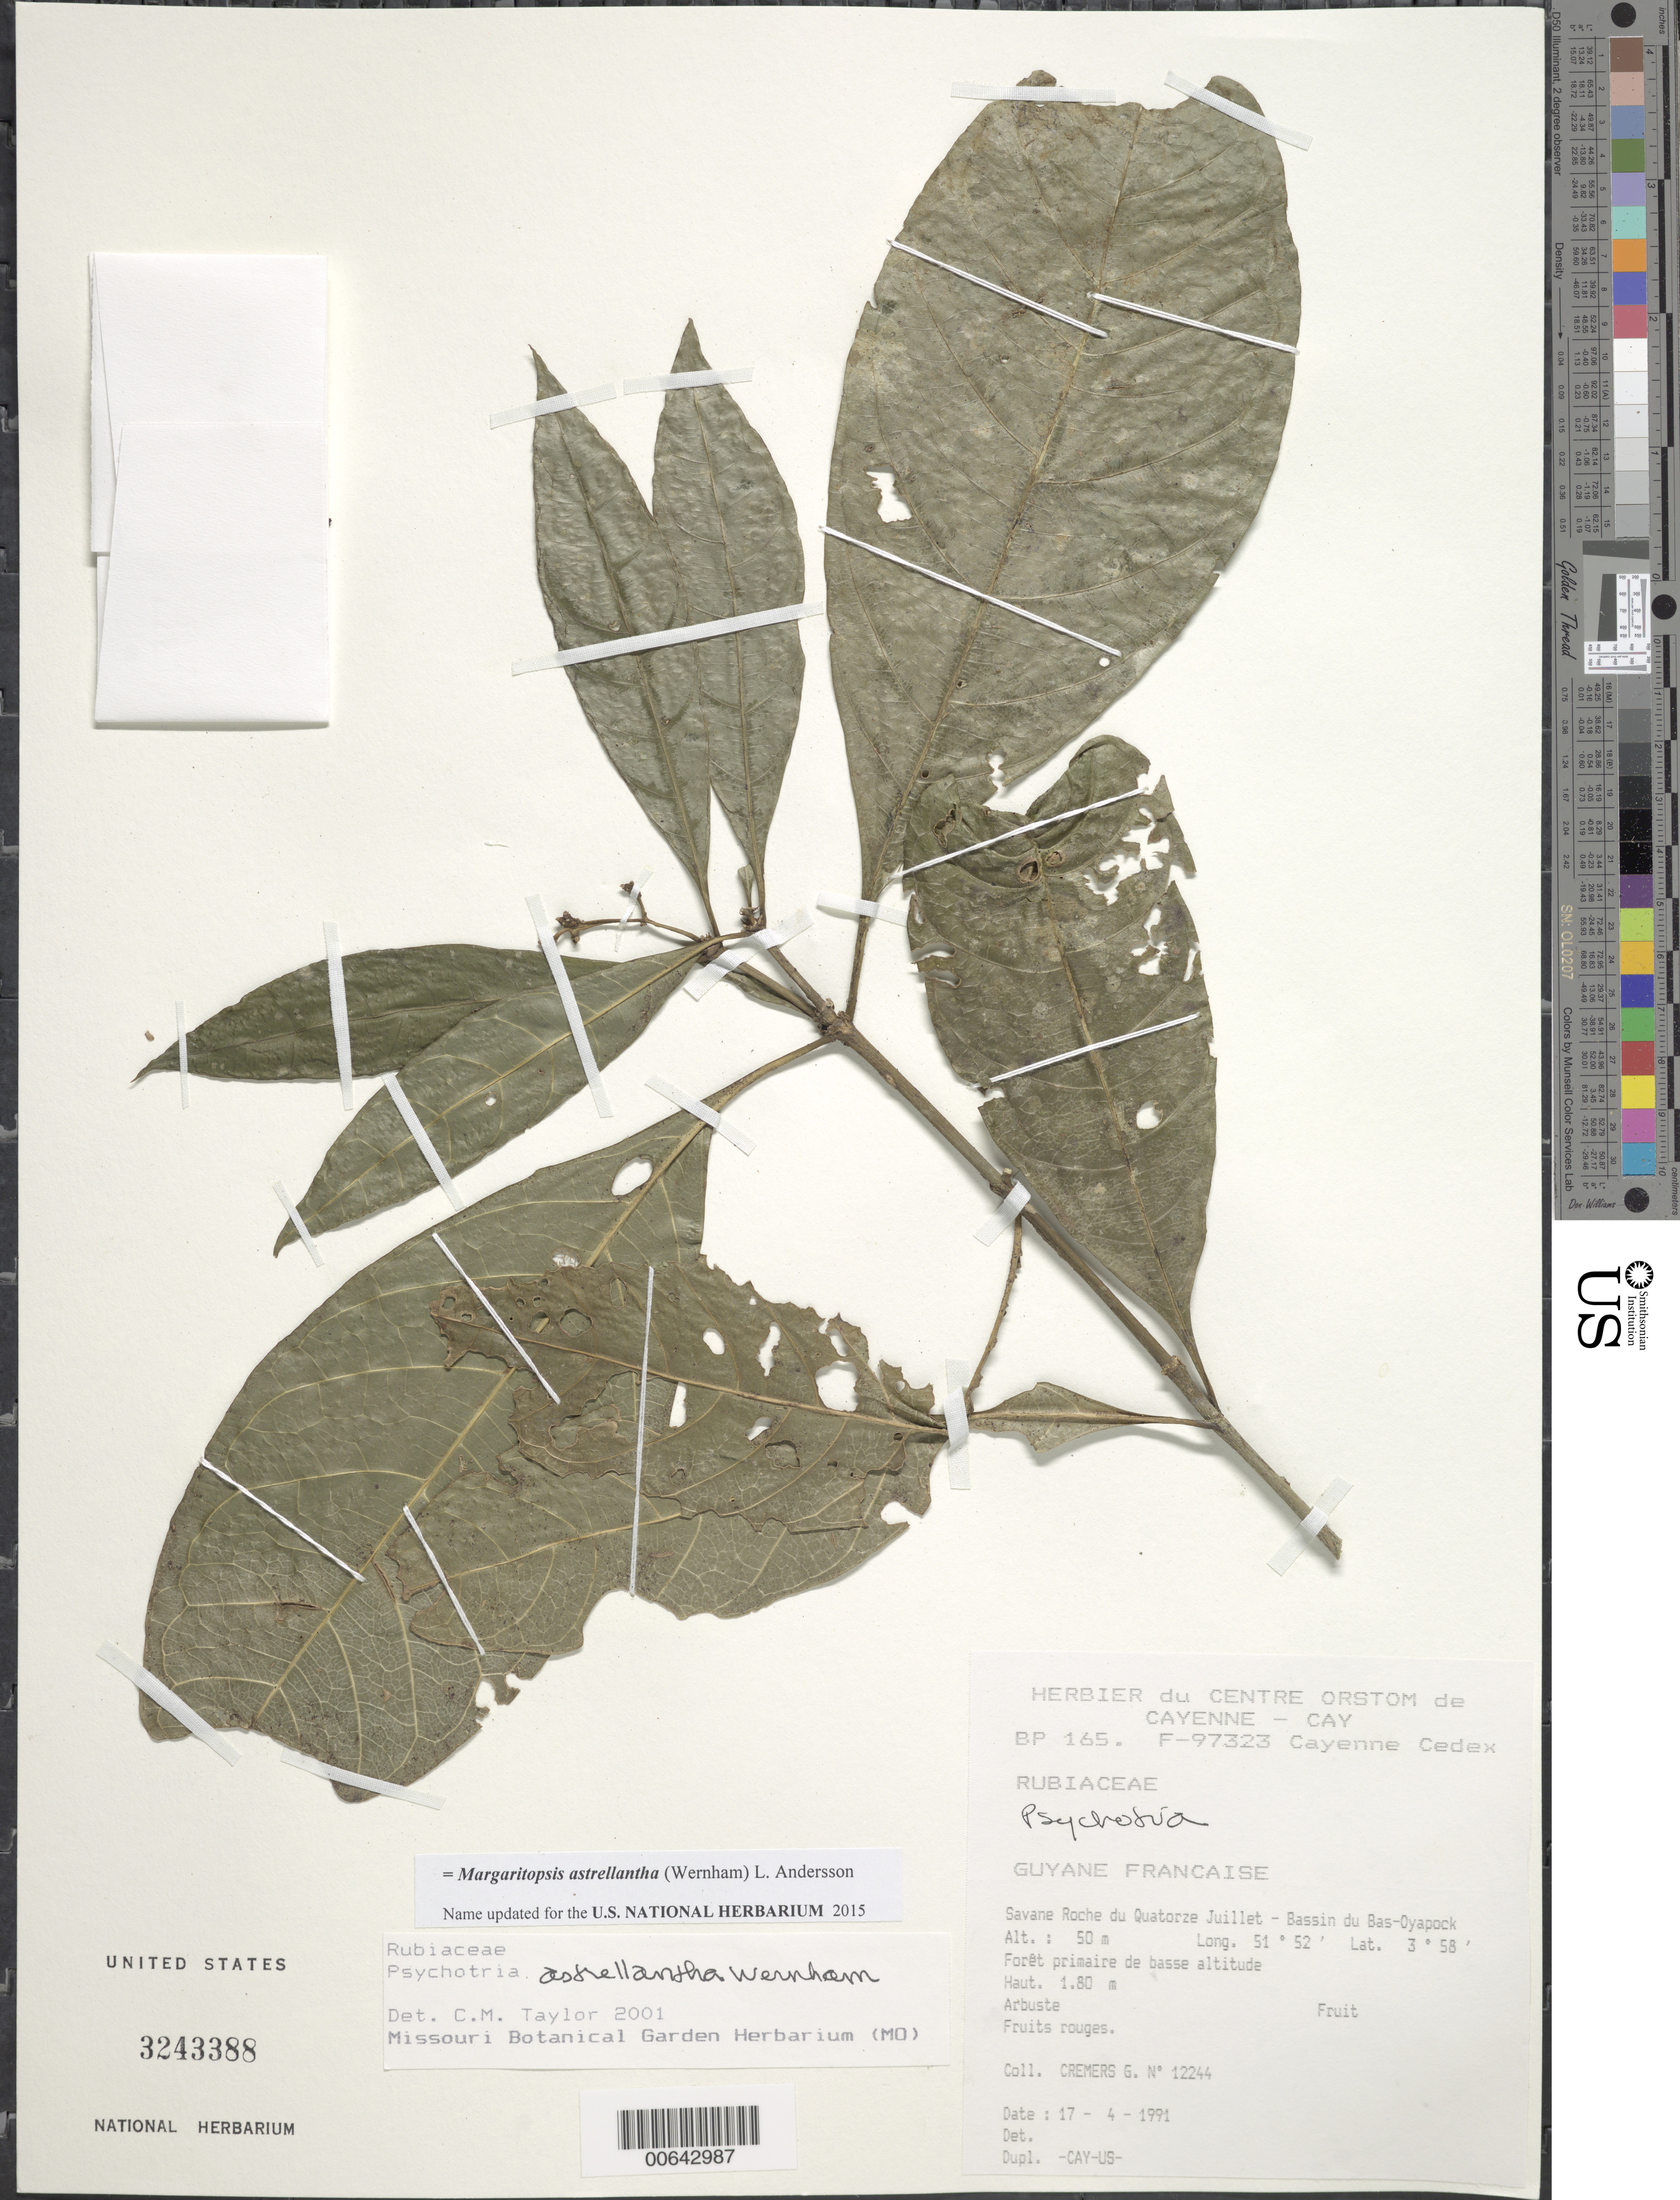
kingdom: Plantae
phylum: Tracheophyta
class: Magnoliopsida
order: Gentianales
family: Rubiaceae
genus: Psychotria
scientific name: Psychotria astrellantha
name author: Wernham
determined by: Taylor, Charlotte M.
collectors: G. Cremers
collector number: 12244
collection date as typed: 17-Apr-91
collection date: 1991-04-17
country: French Guiana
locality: Savane Roche du Quatorze Juillet, Bassin du Bas-Oyapock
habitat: Low primary forest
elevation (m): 50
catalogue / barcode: US 3243388